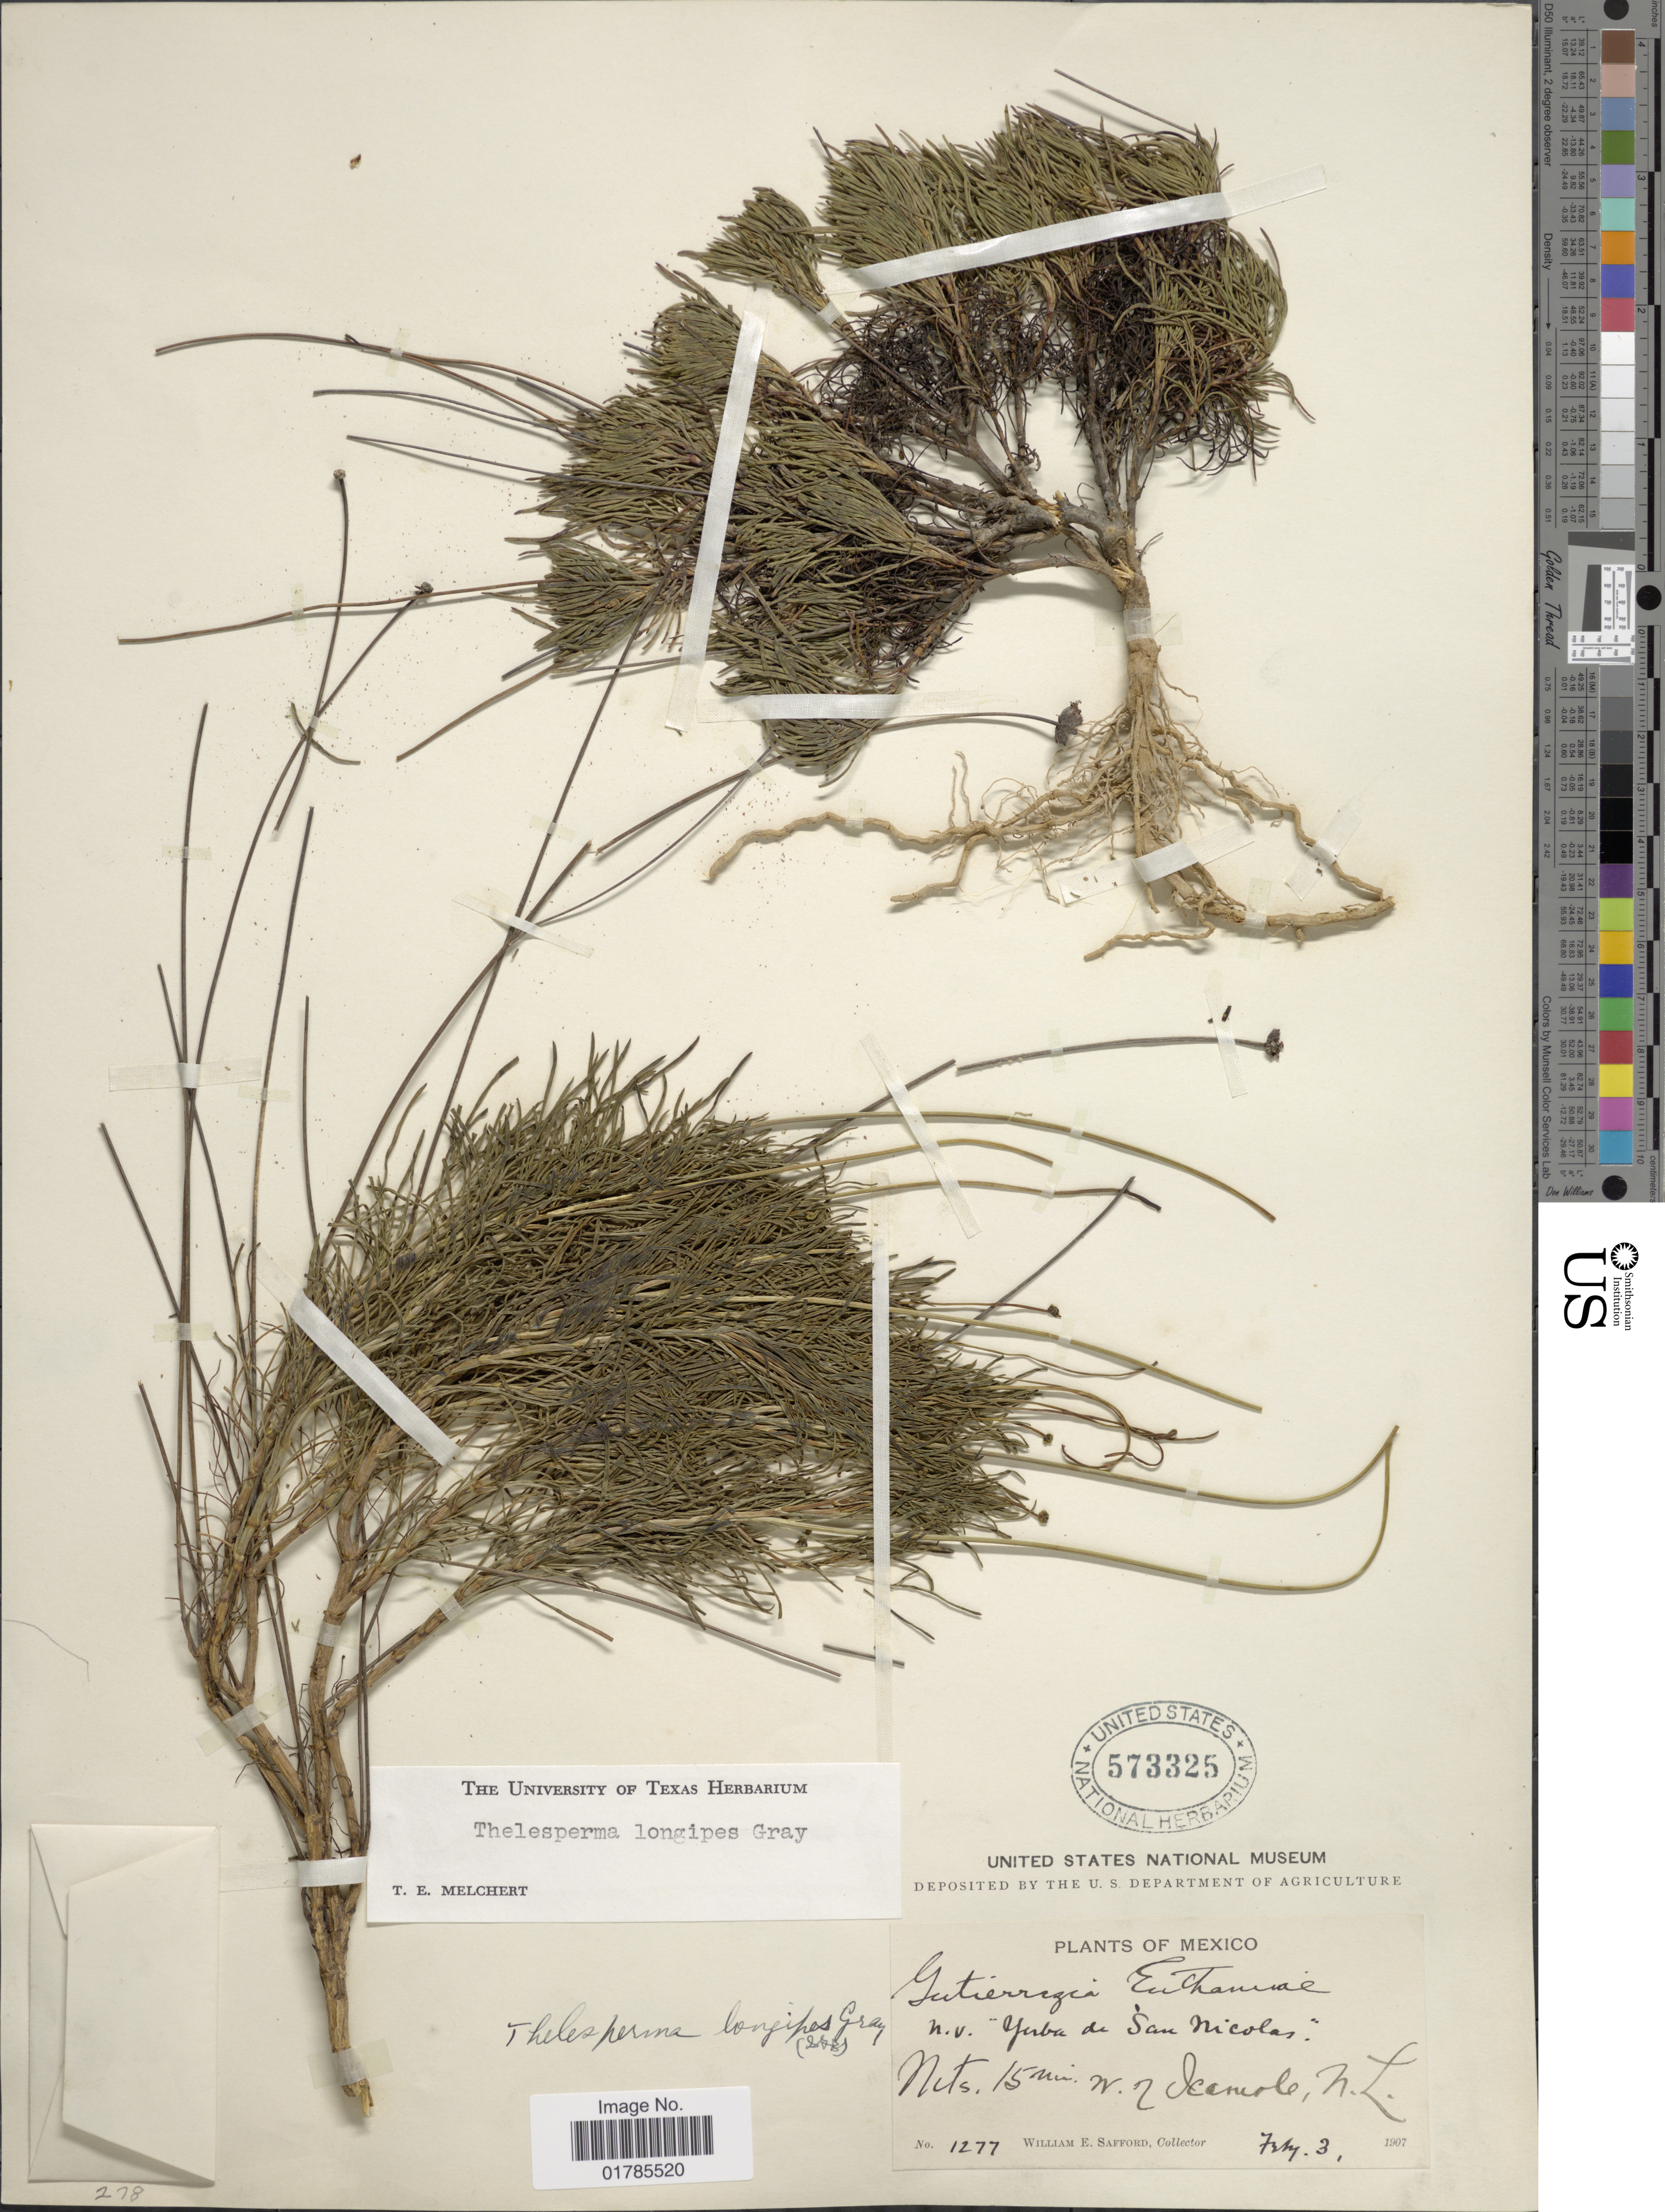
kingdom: Plantae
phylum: Tracheophyta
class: Magnoliopsida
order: Asterales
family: Asteraceae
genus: Thelesperma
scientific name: Thelesperma longipes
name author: A. Gray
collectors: W. E. Safford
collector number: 1277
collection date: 1907-02-03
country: Mexico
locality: Mts. 15 mi. W. of Icamole N.L.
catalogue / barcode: US 573325